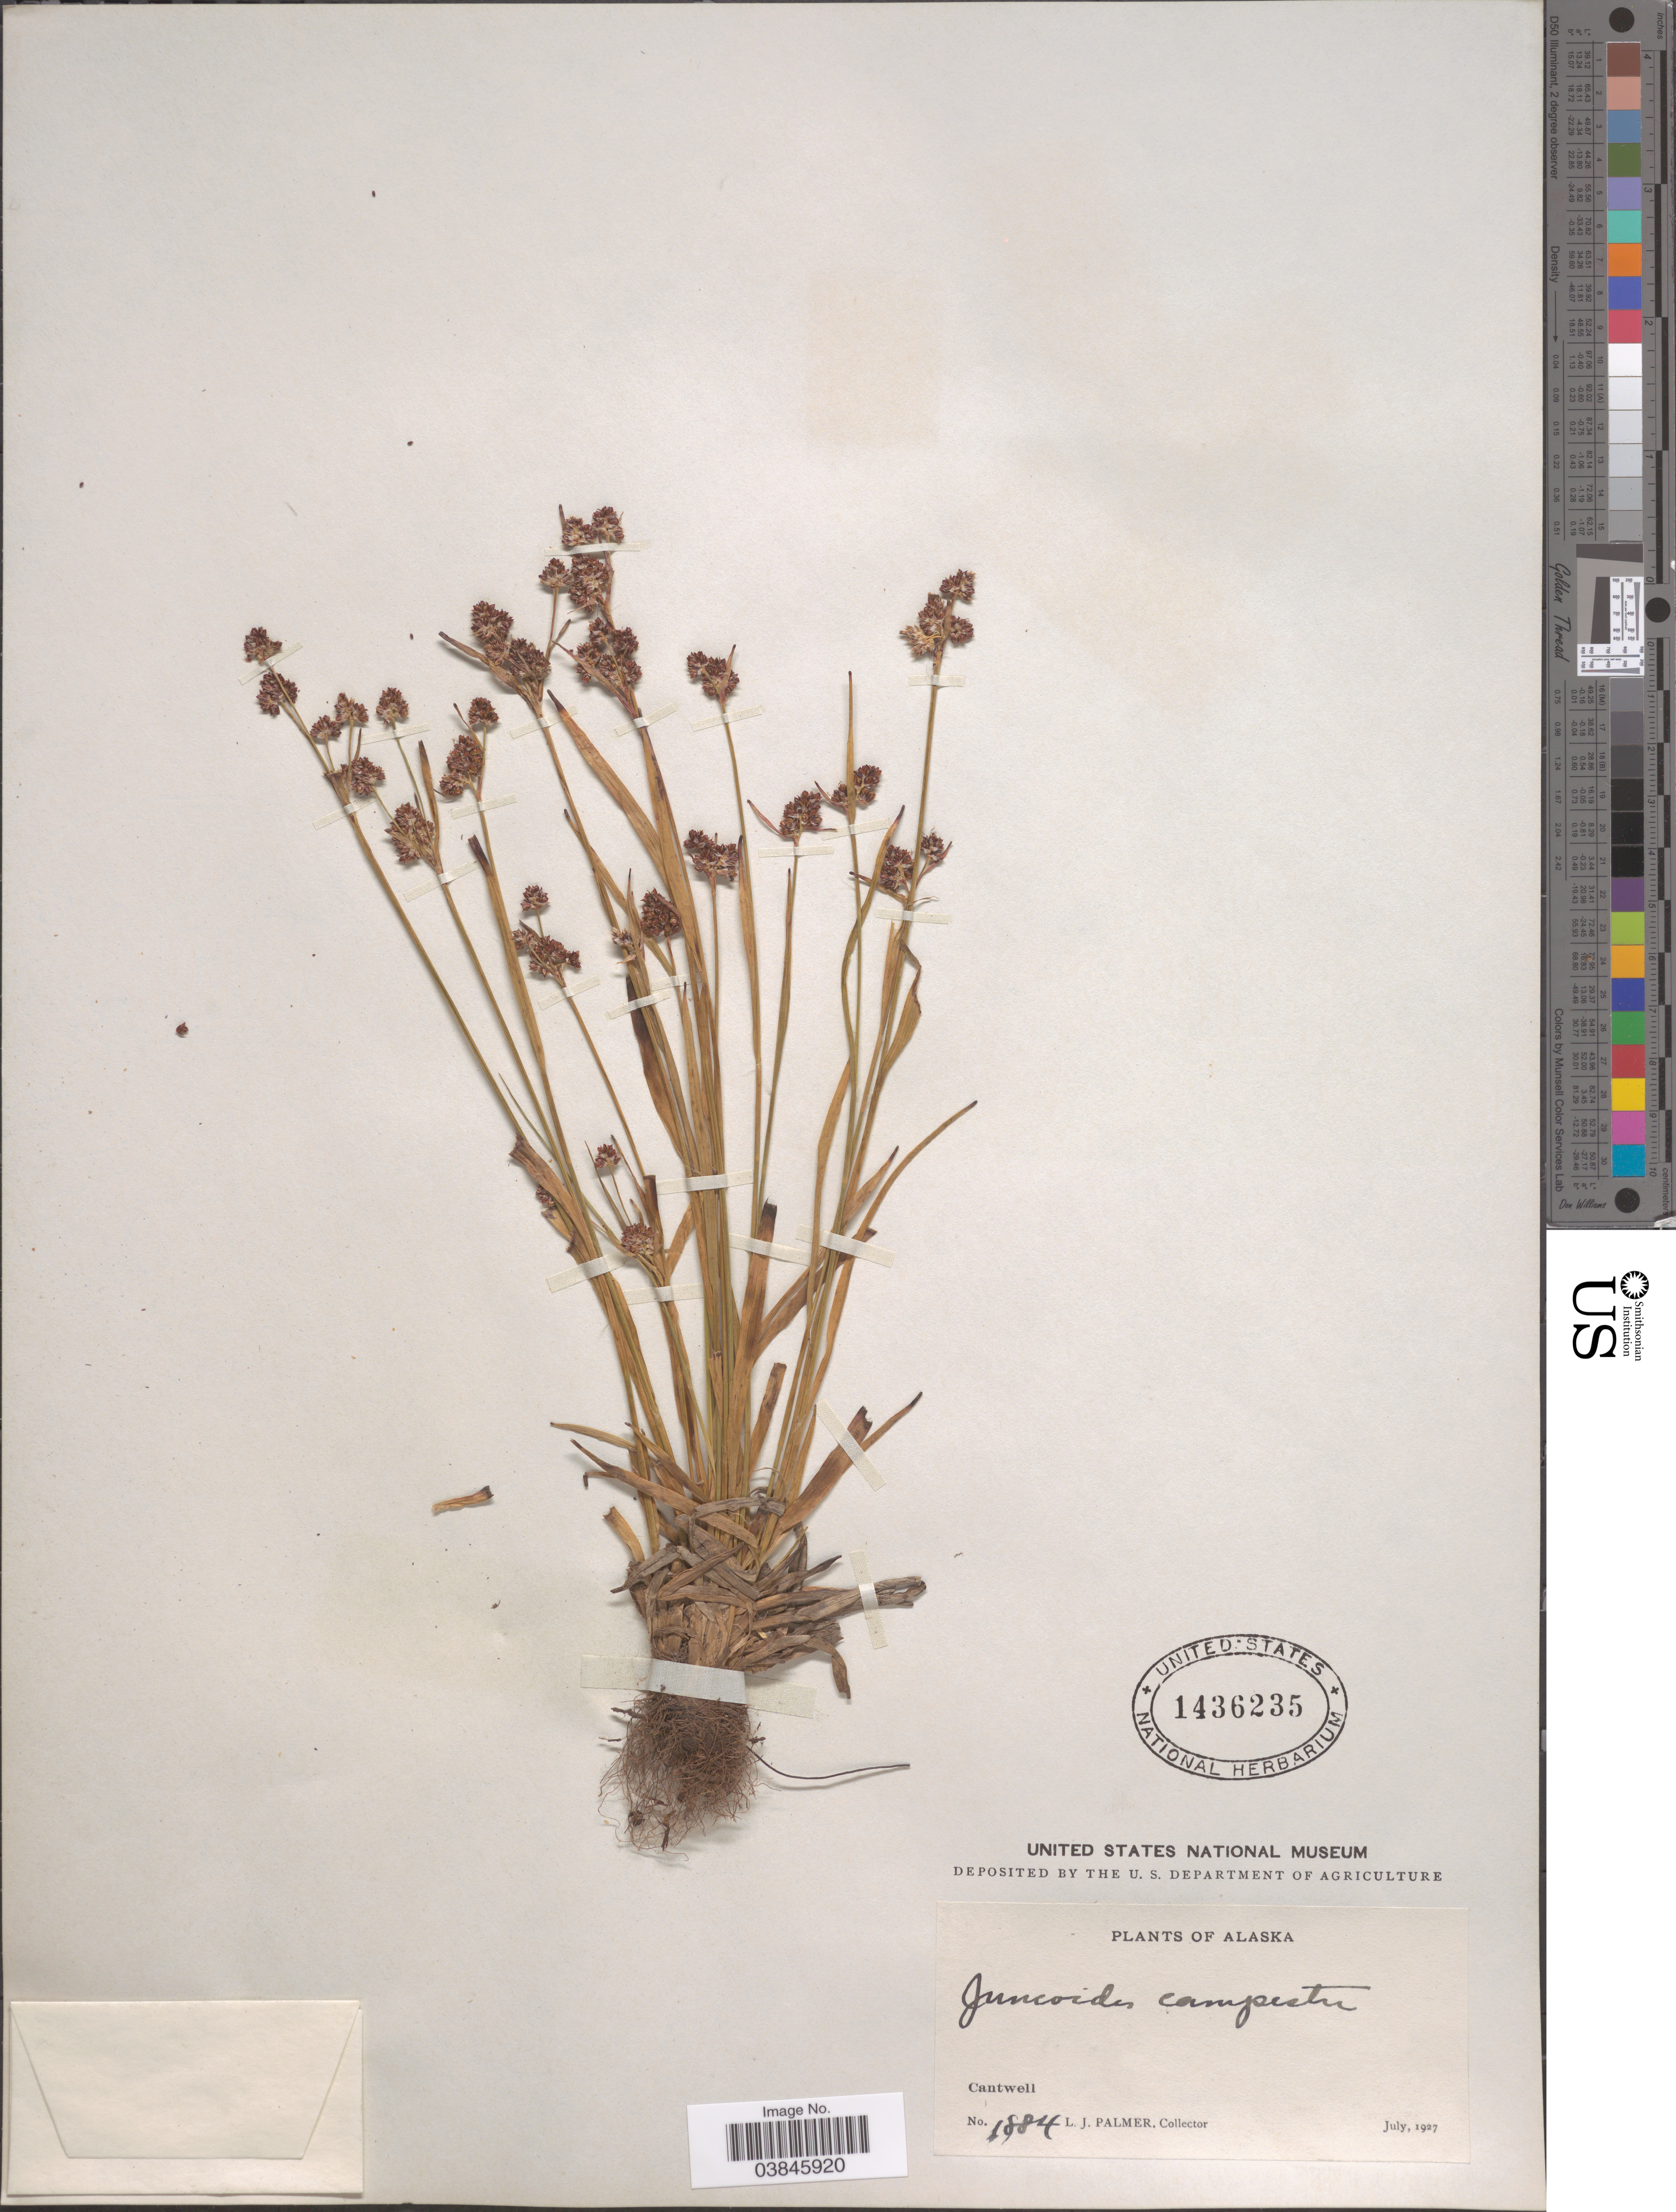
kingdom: Plantae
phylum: Tracheophyta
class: Liliopsida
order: Poales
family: Juncaceae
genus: Luzula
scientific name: Luzula multiflora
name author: (Ehrh.) Lej.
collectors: L. J. Palmer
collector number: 1884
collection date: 1927-07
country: United States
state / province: Alaska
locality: Cantwell.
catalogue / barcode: US 1436235